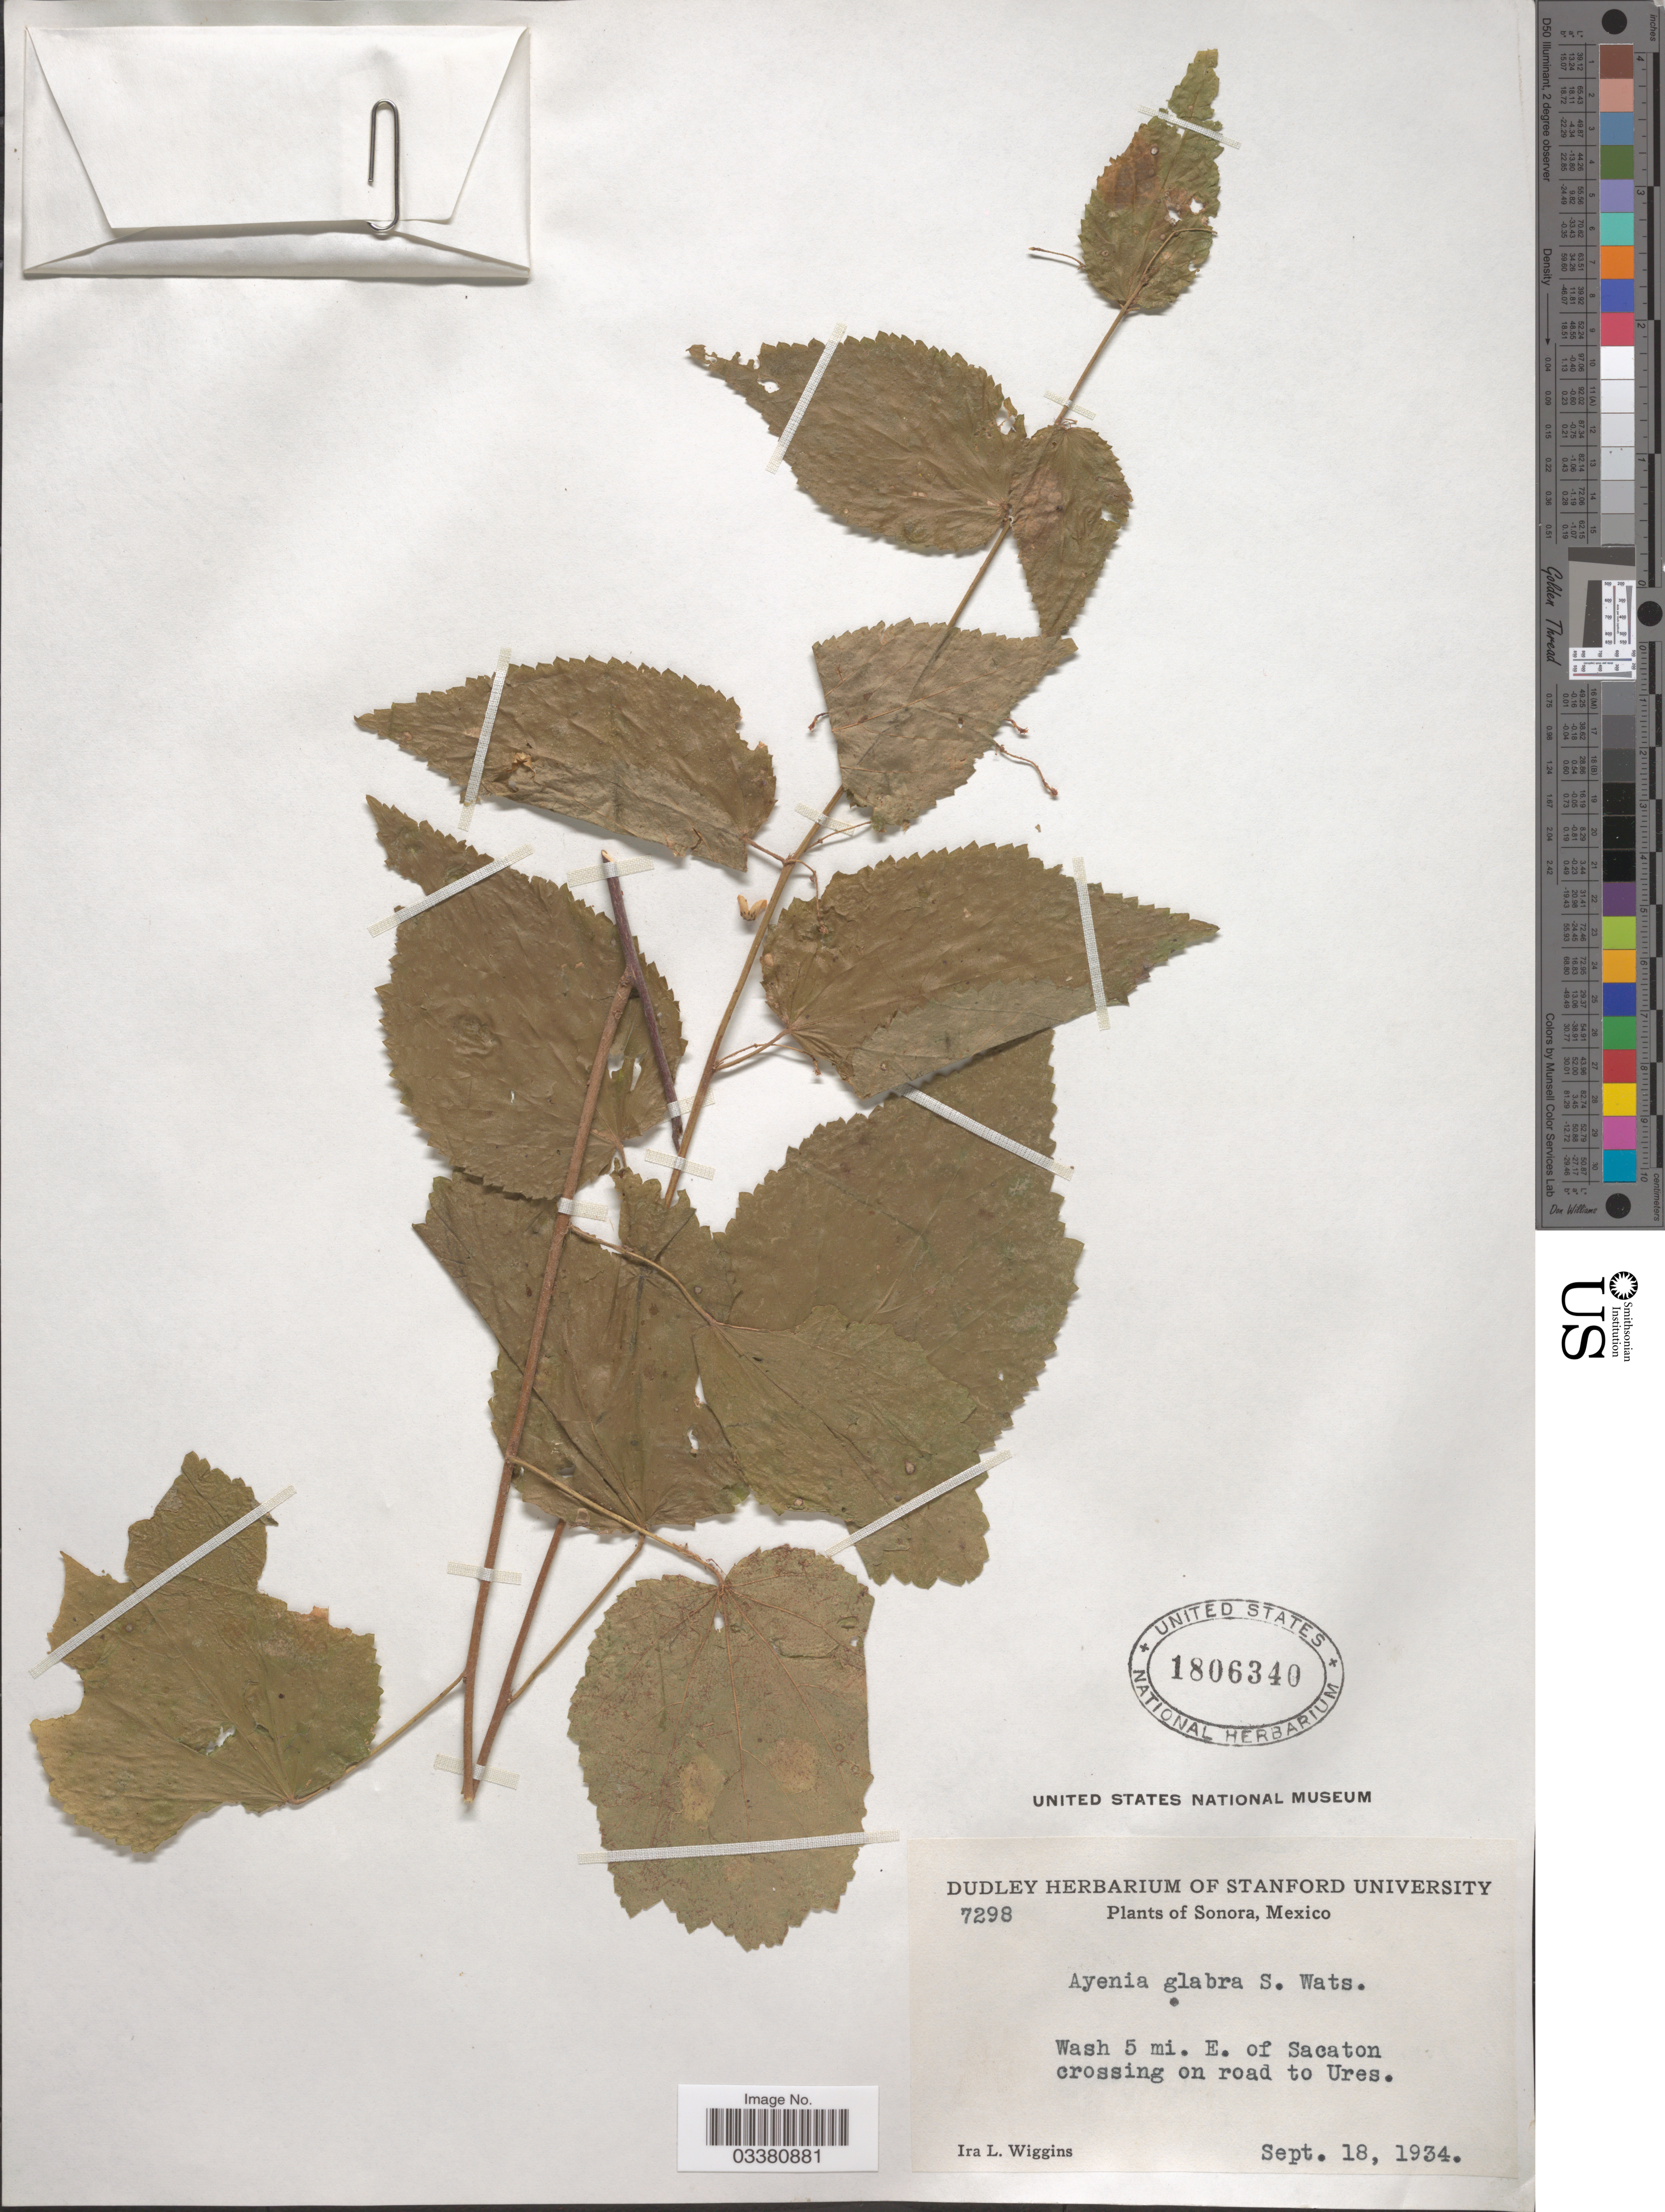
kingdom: Plantae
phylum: Tracheophyta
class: Magnoliopsida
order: Malvales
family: Malvaceae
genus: Ayenia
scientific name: Ayenia glabra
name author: S. Watson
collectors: I. L. Wiggins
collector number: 7298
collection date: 1934-09-18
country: Mexico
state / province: Sonora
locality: Wash 5 mi. E. of Sacaton crossing on road to Ures.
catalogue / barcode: US 1806340